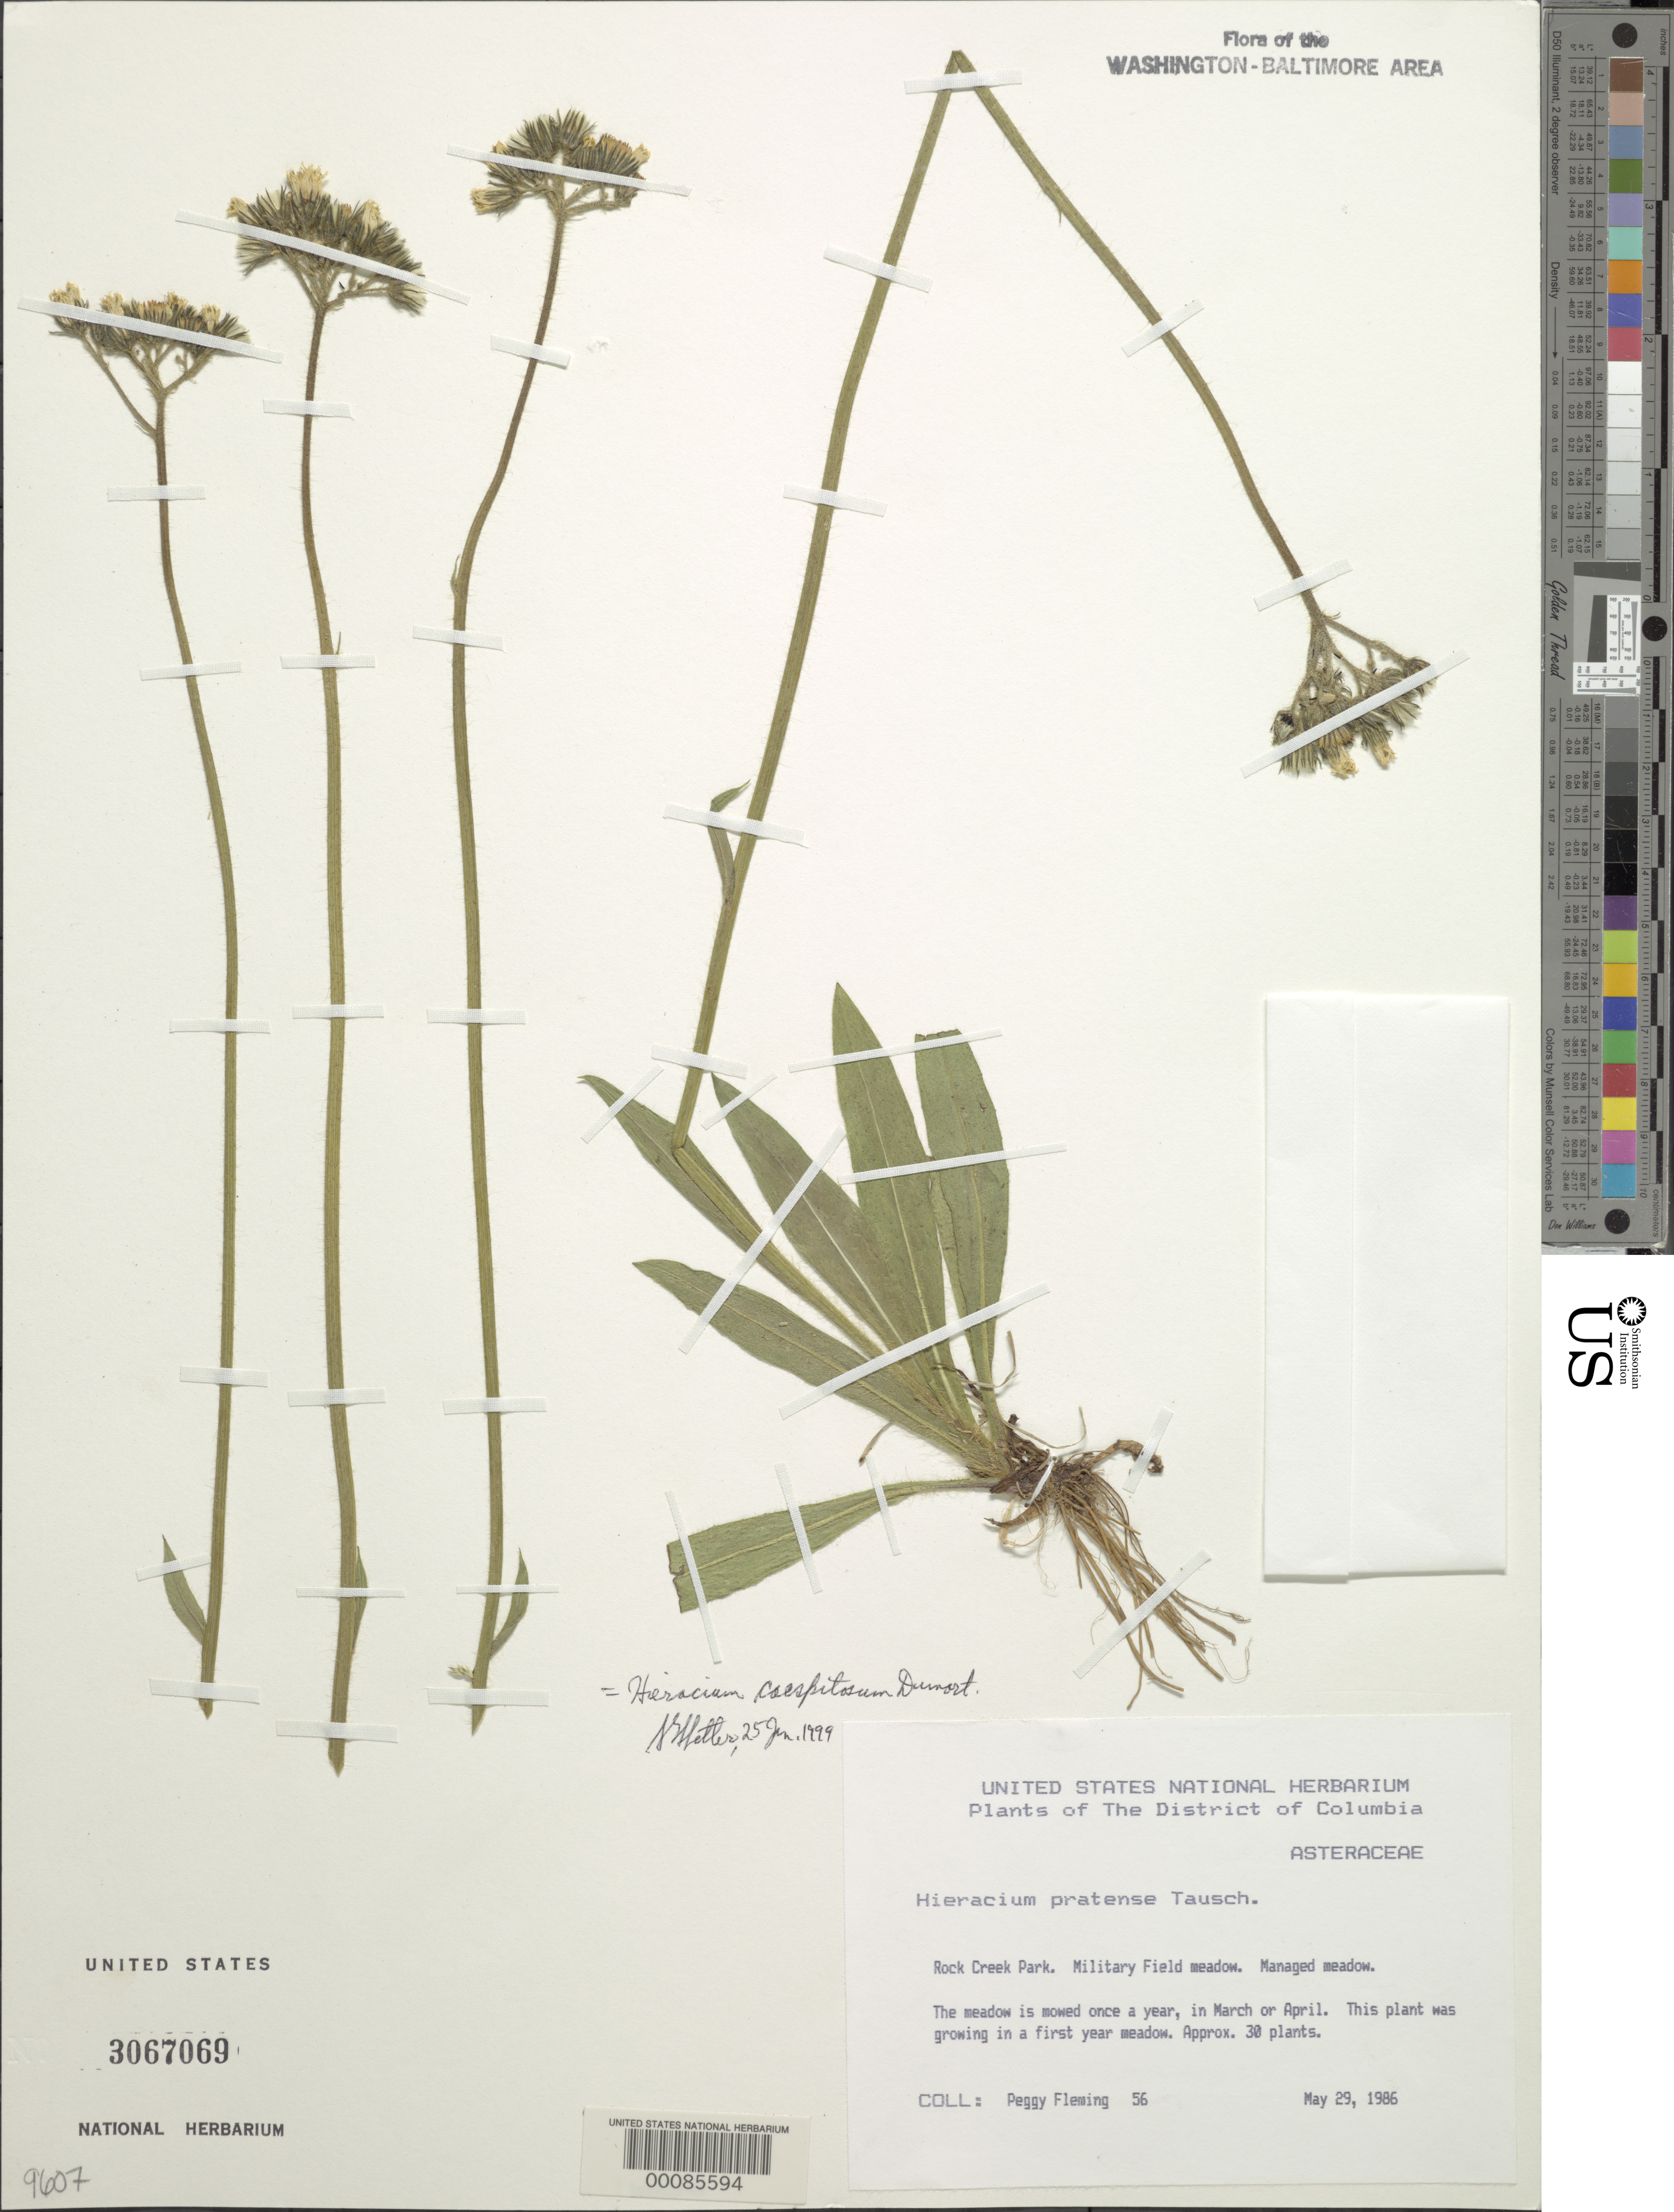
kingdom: Plantae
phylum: Tracheophyta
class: Magnoliopsida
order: Asterales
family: Asteraceae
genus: Pilosella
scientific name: Pilosella caespitosa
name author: (Dumort.) P. D. Sell & C. West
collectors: P. Fleming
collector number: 56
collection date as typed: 29 May 1986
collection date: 1986-05-29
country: United States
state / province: District of Columbia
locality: Rock Creek Park Military field meadow Rock Creek Park & vicinity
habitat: Managed meadow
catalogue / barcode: US 3067069